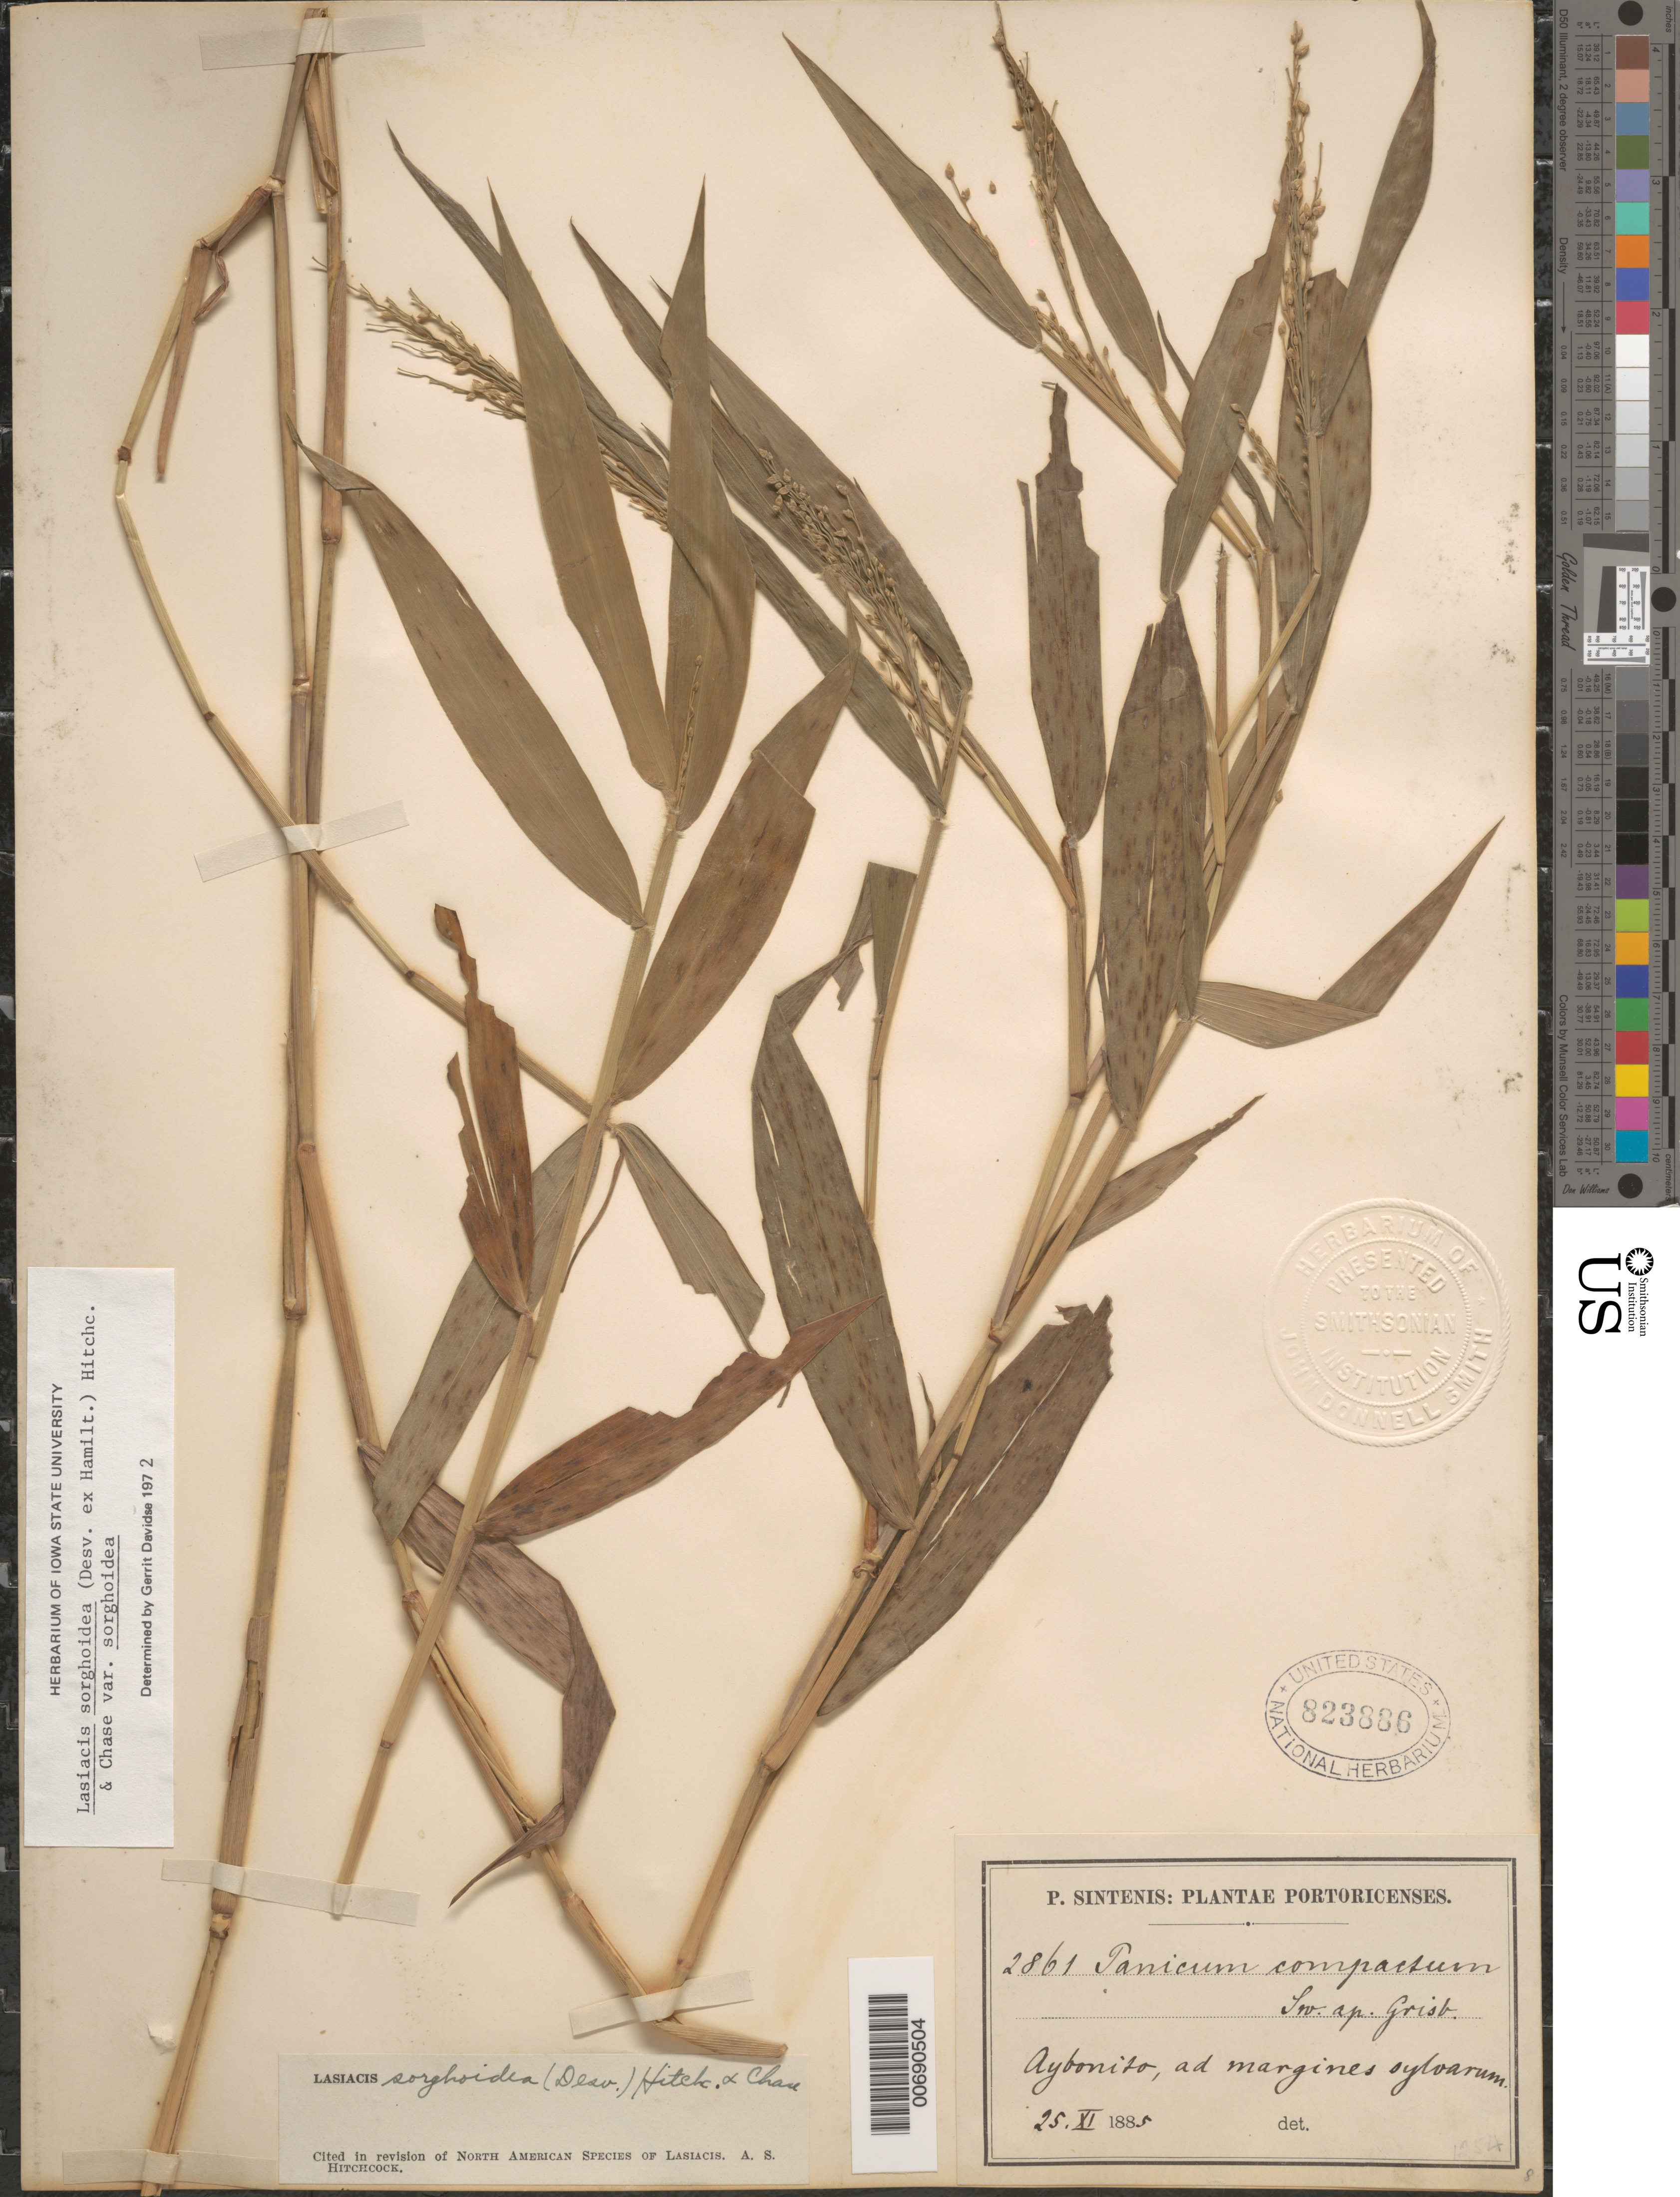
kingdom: Plantae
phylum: Tracheophyta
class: Liliopsida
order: Poales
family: Poaceae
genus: Lasiacis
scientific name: Lasiacis sorghoidea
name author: (Desv. ex Ham.) Hitchc. & Chase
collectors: P. Sintenis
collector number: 2861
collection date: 1885-11-25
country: Puerto Rico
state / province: Abonito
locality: Portoricenses. Aybonito, ad margines sylvarum.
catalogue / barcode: US 823886